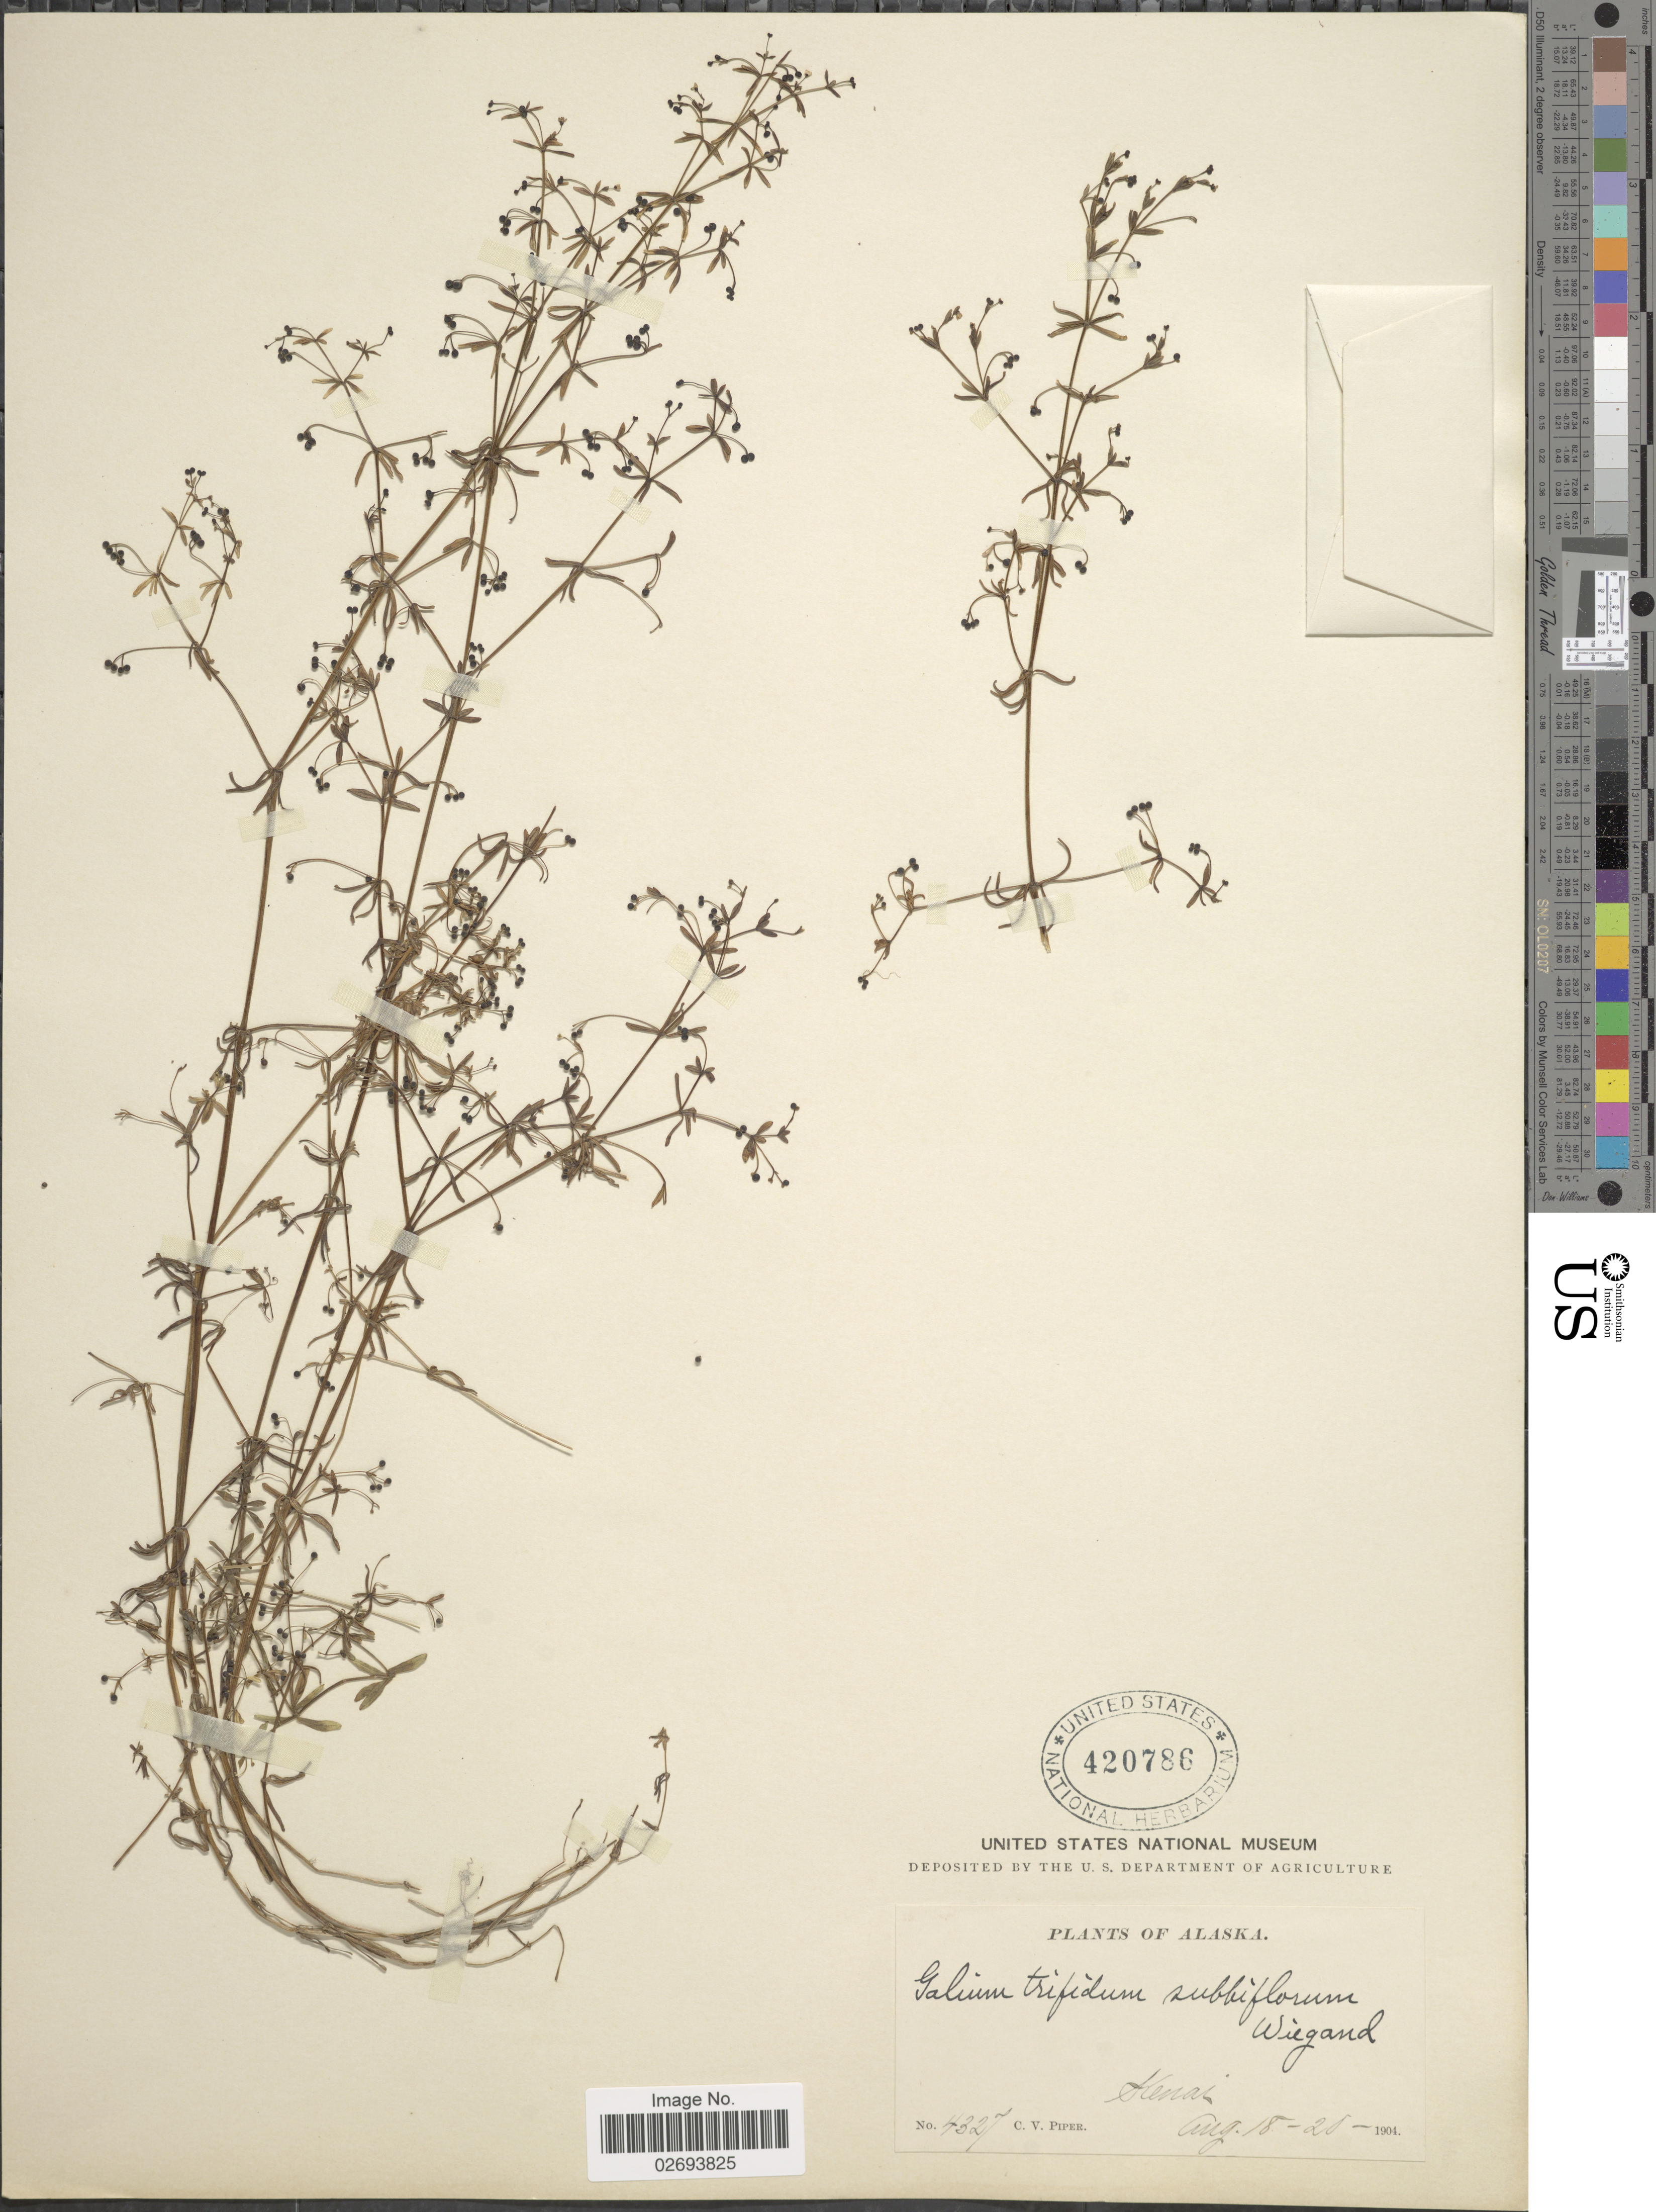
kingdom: Plantae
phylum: Tracheophyta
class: Magnoliopsida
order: Gentianales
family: Rubiaceae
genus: Galium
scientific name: Galium trifidum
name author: L.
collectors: C. V. Piper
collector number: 4327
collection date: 1904-08-18/1904-08-20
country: United States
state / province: Alaska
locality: Kenai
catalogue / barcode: US 420786